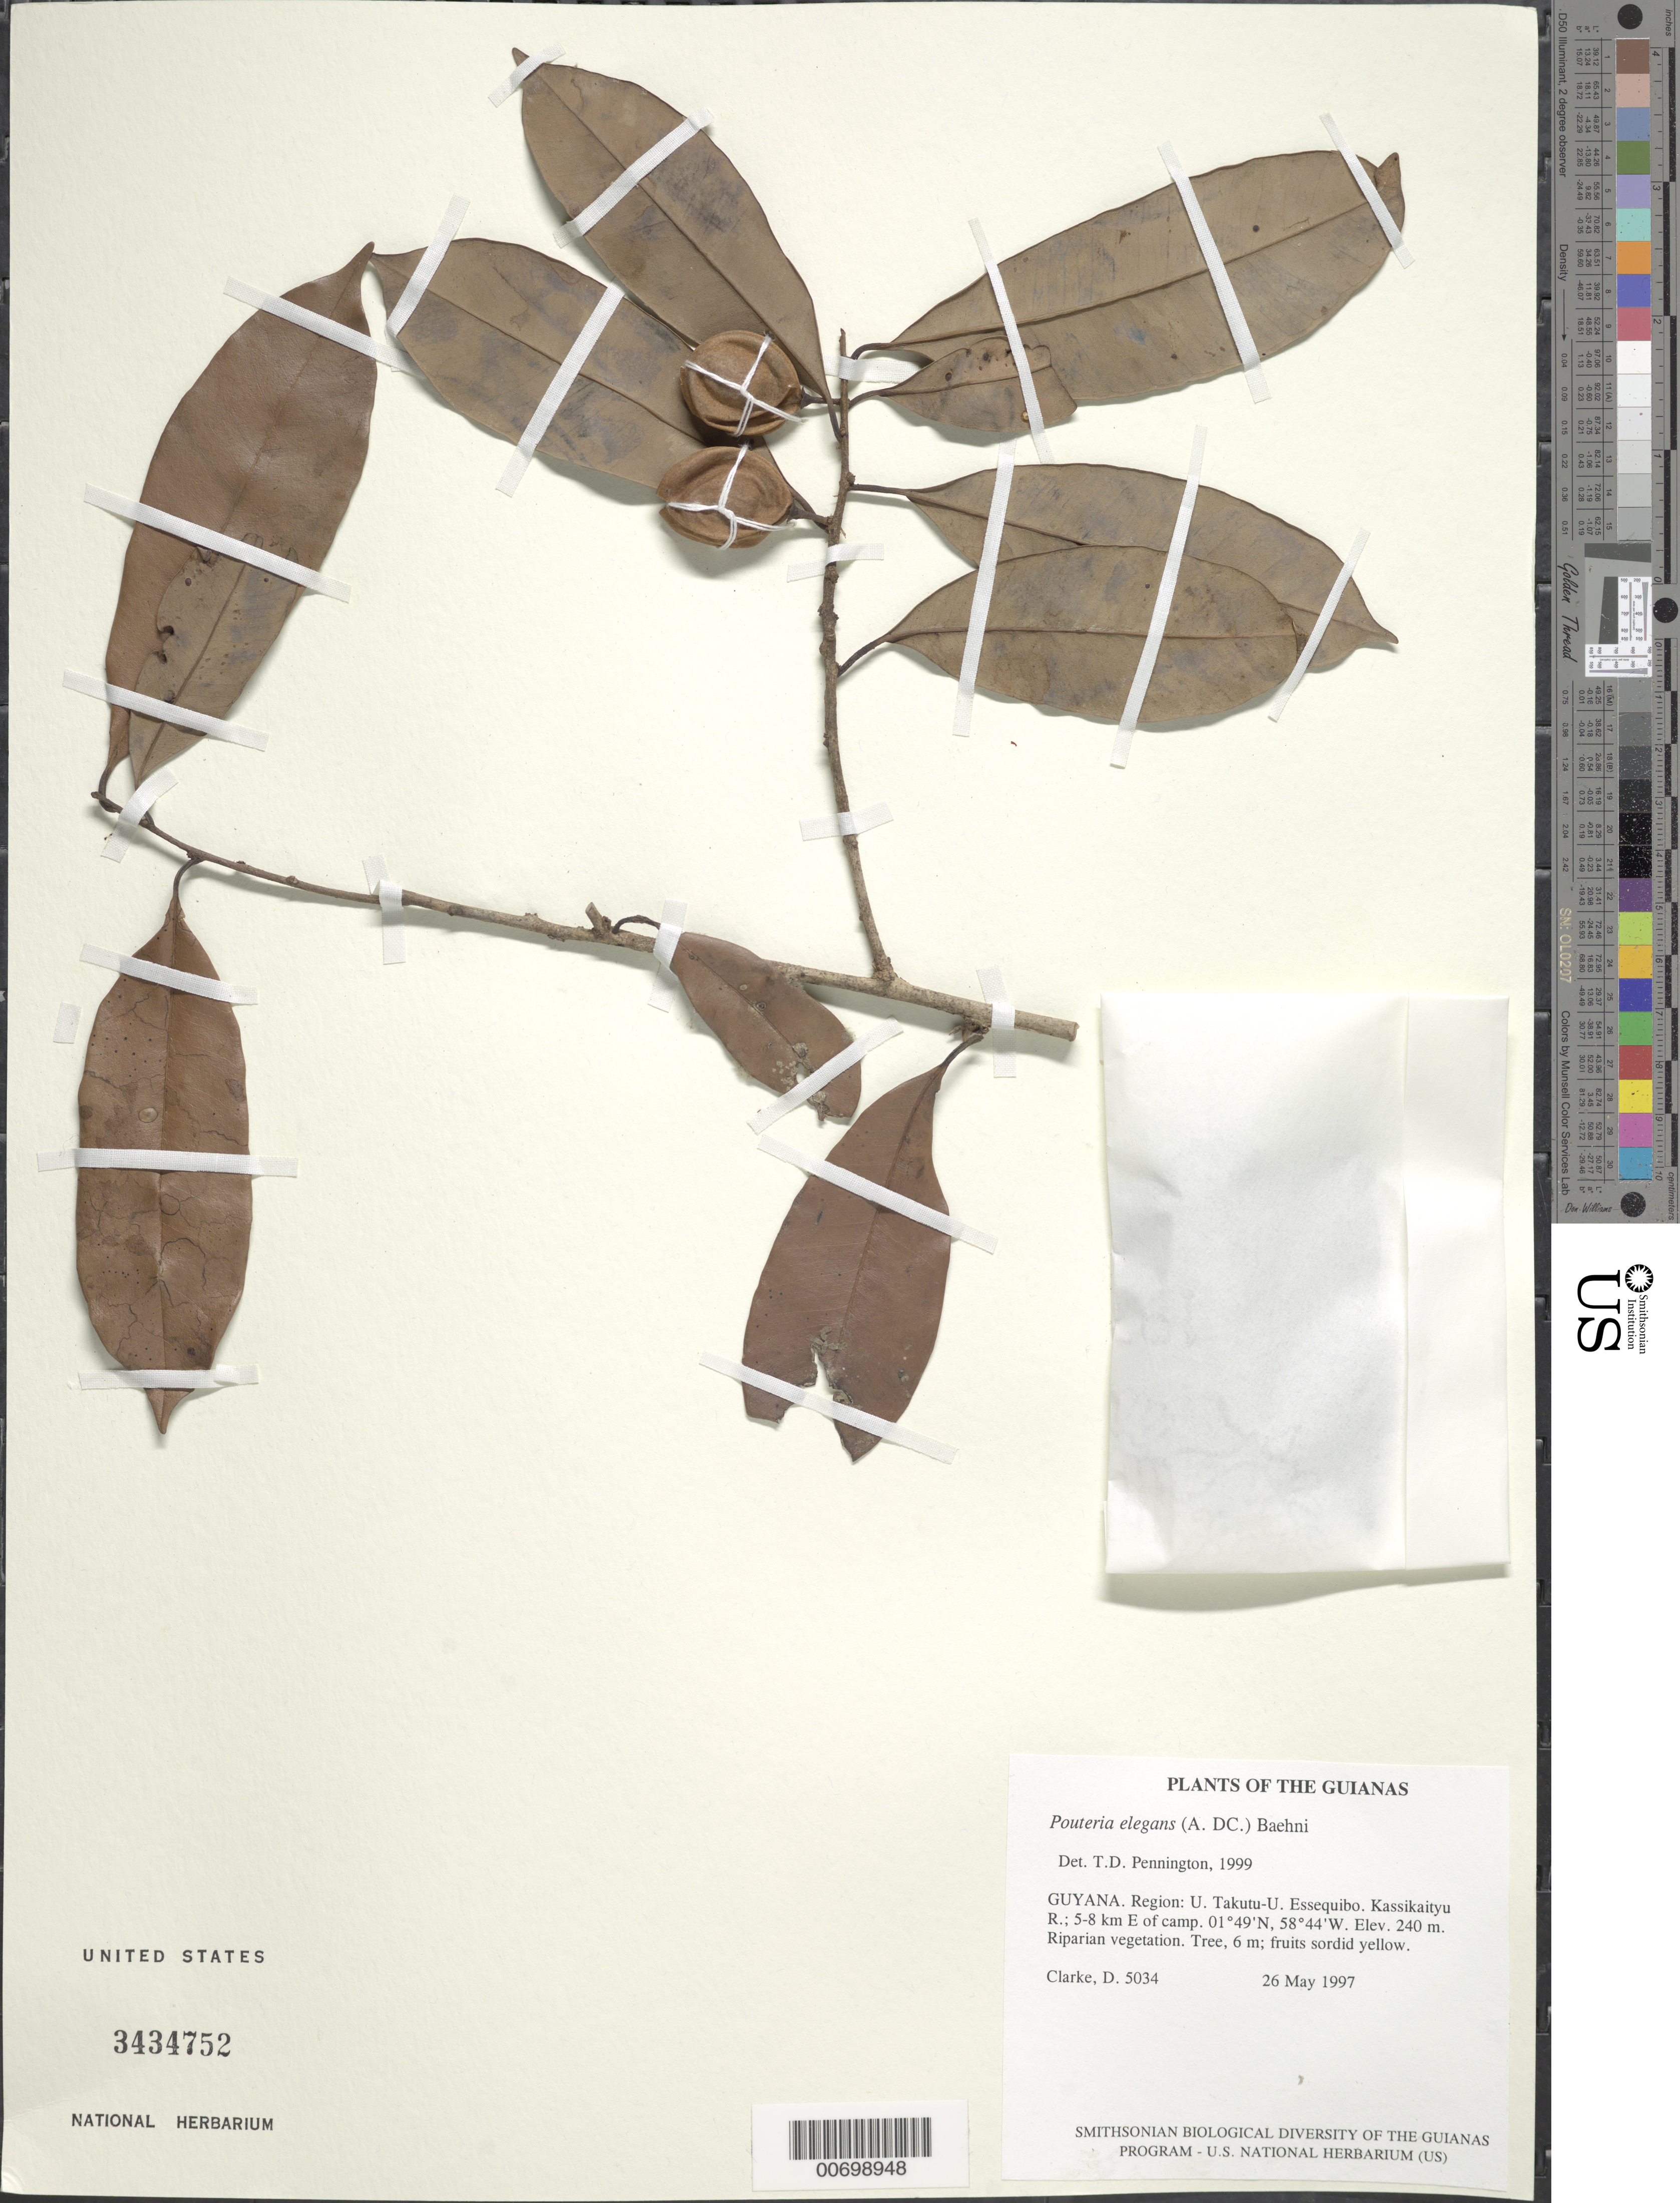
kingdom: Plantae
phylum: Tracheophyta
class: Magnoliopsida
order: Ericales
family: Sapotaceae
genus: Pouteria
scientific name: Pouteria elegans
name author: (A. DC.) Baehni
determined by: Pennington, T. D., (K)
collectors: H. D. Clarke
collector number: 5034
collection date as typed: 26 May 1997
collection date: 1997-05-26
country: Guyana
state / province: U. Takutu-U. Essequibo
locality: Kassikaityu R.; 5-8 km E of camp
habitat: Riparian vegetation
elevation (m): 240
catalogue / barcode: US 3434752